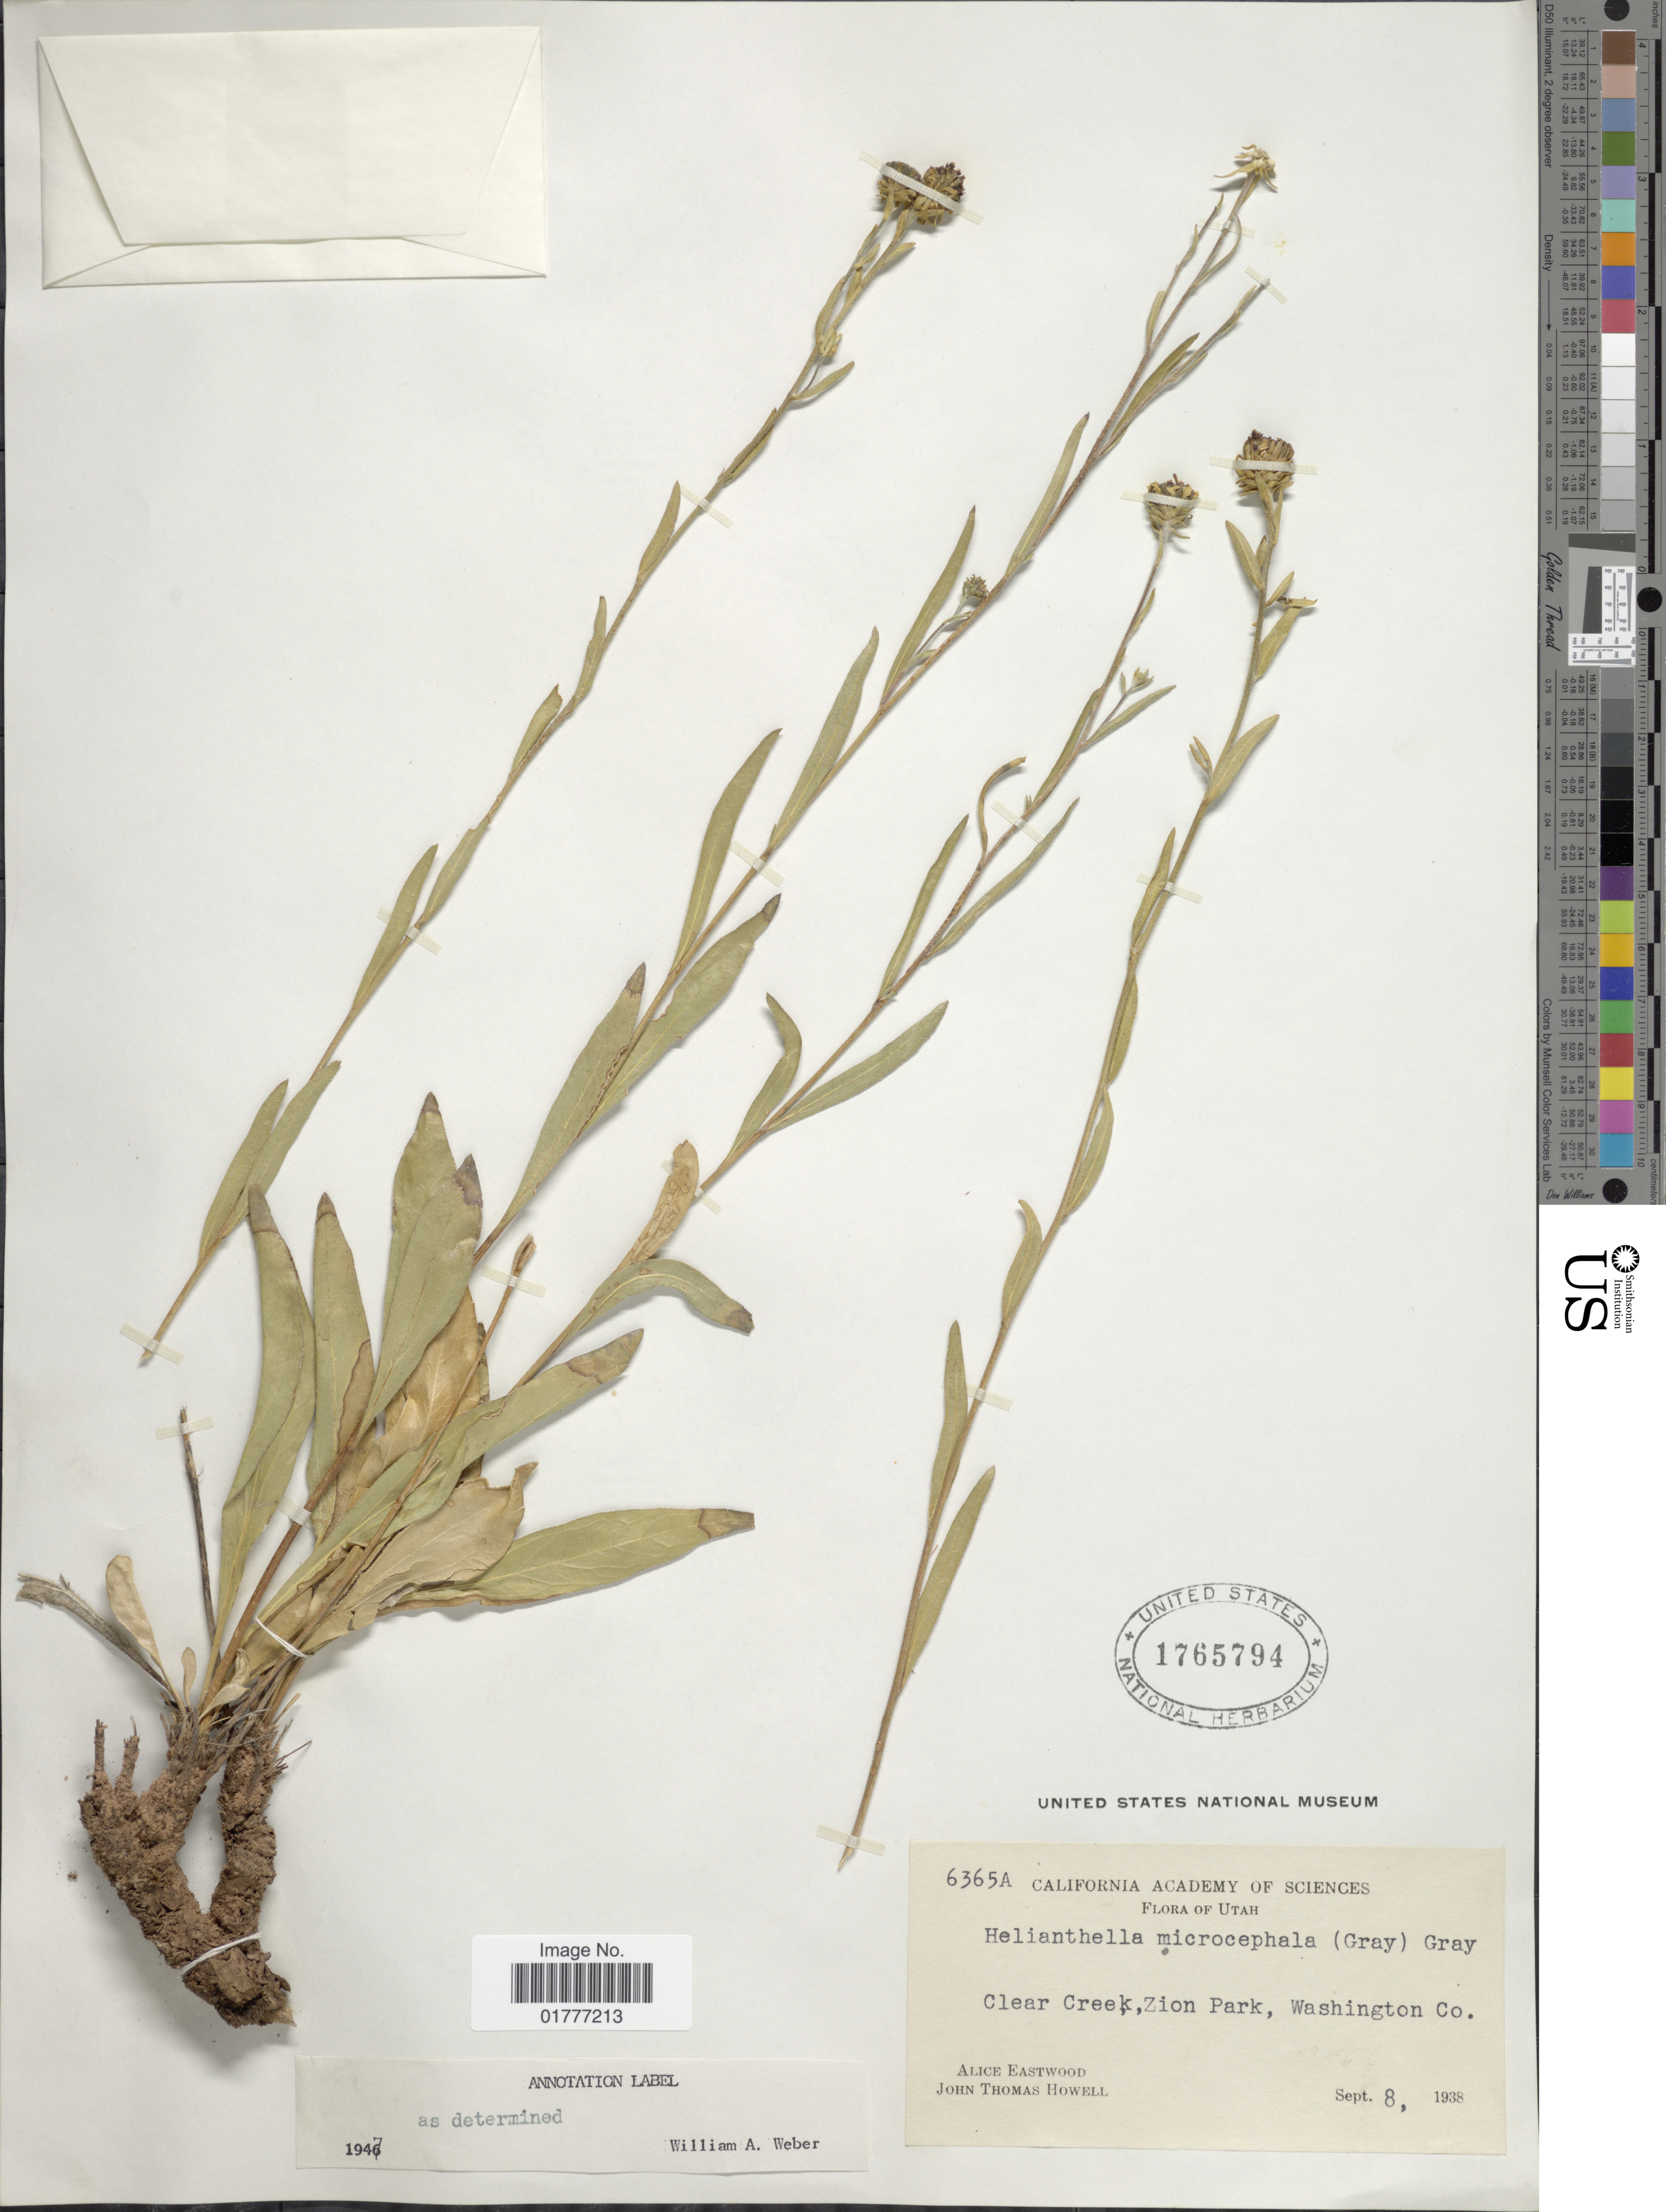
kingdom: Plantae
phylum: Tracheophyta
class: Magnoliopsida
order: Asterales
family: Asteraceae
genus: Helianthella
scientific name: Helianthella microcephala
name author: (A. Gray) A. Gray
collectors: A. Eastwood & J. T. Howell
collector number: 6365A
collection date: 1938-09-08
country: United States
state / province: Utah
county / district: Washington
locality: Clear Creek, Zion Park, Washington Co.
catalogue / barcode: US 1795794